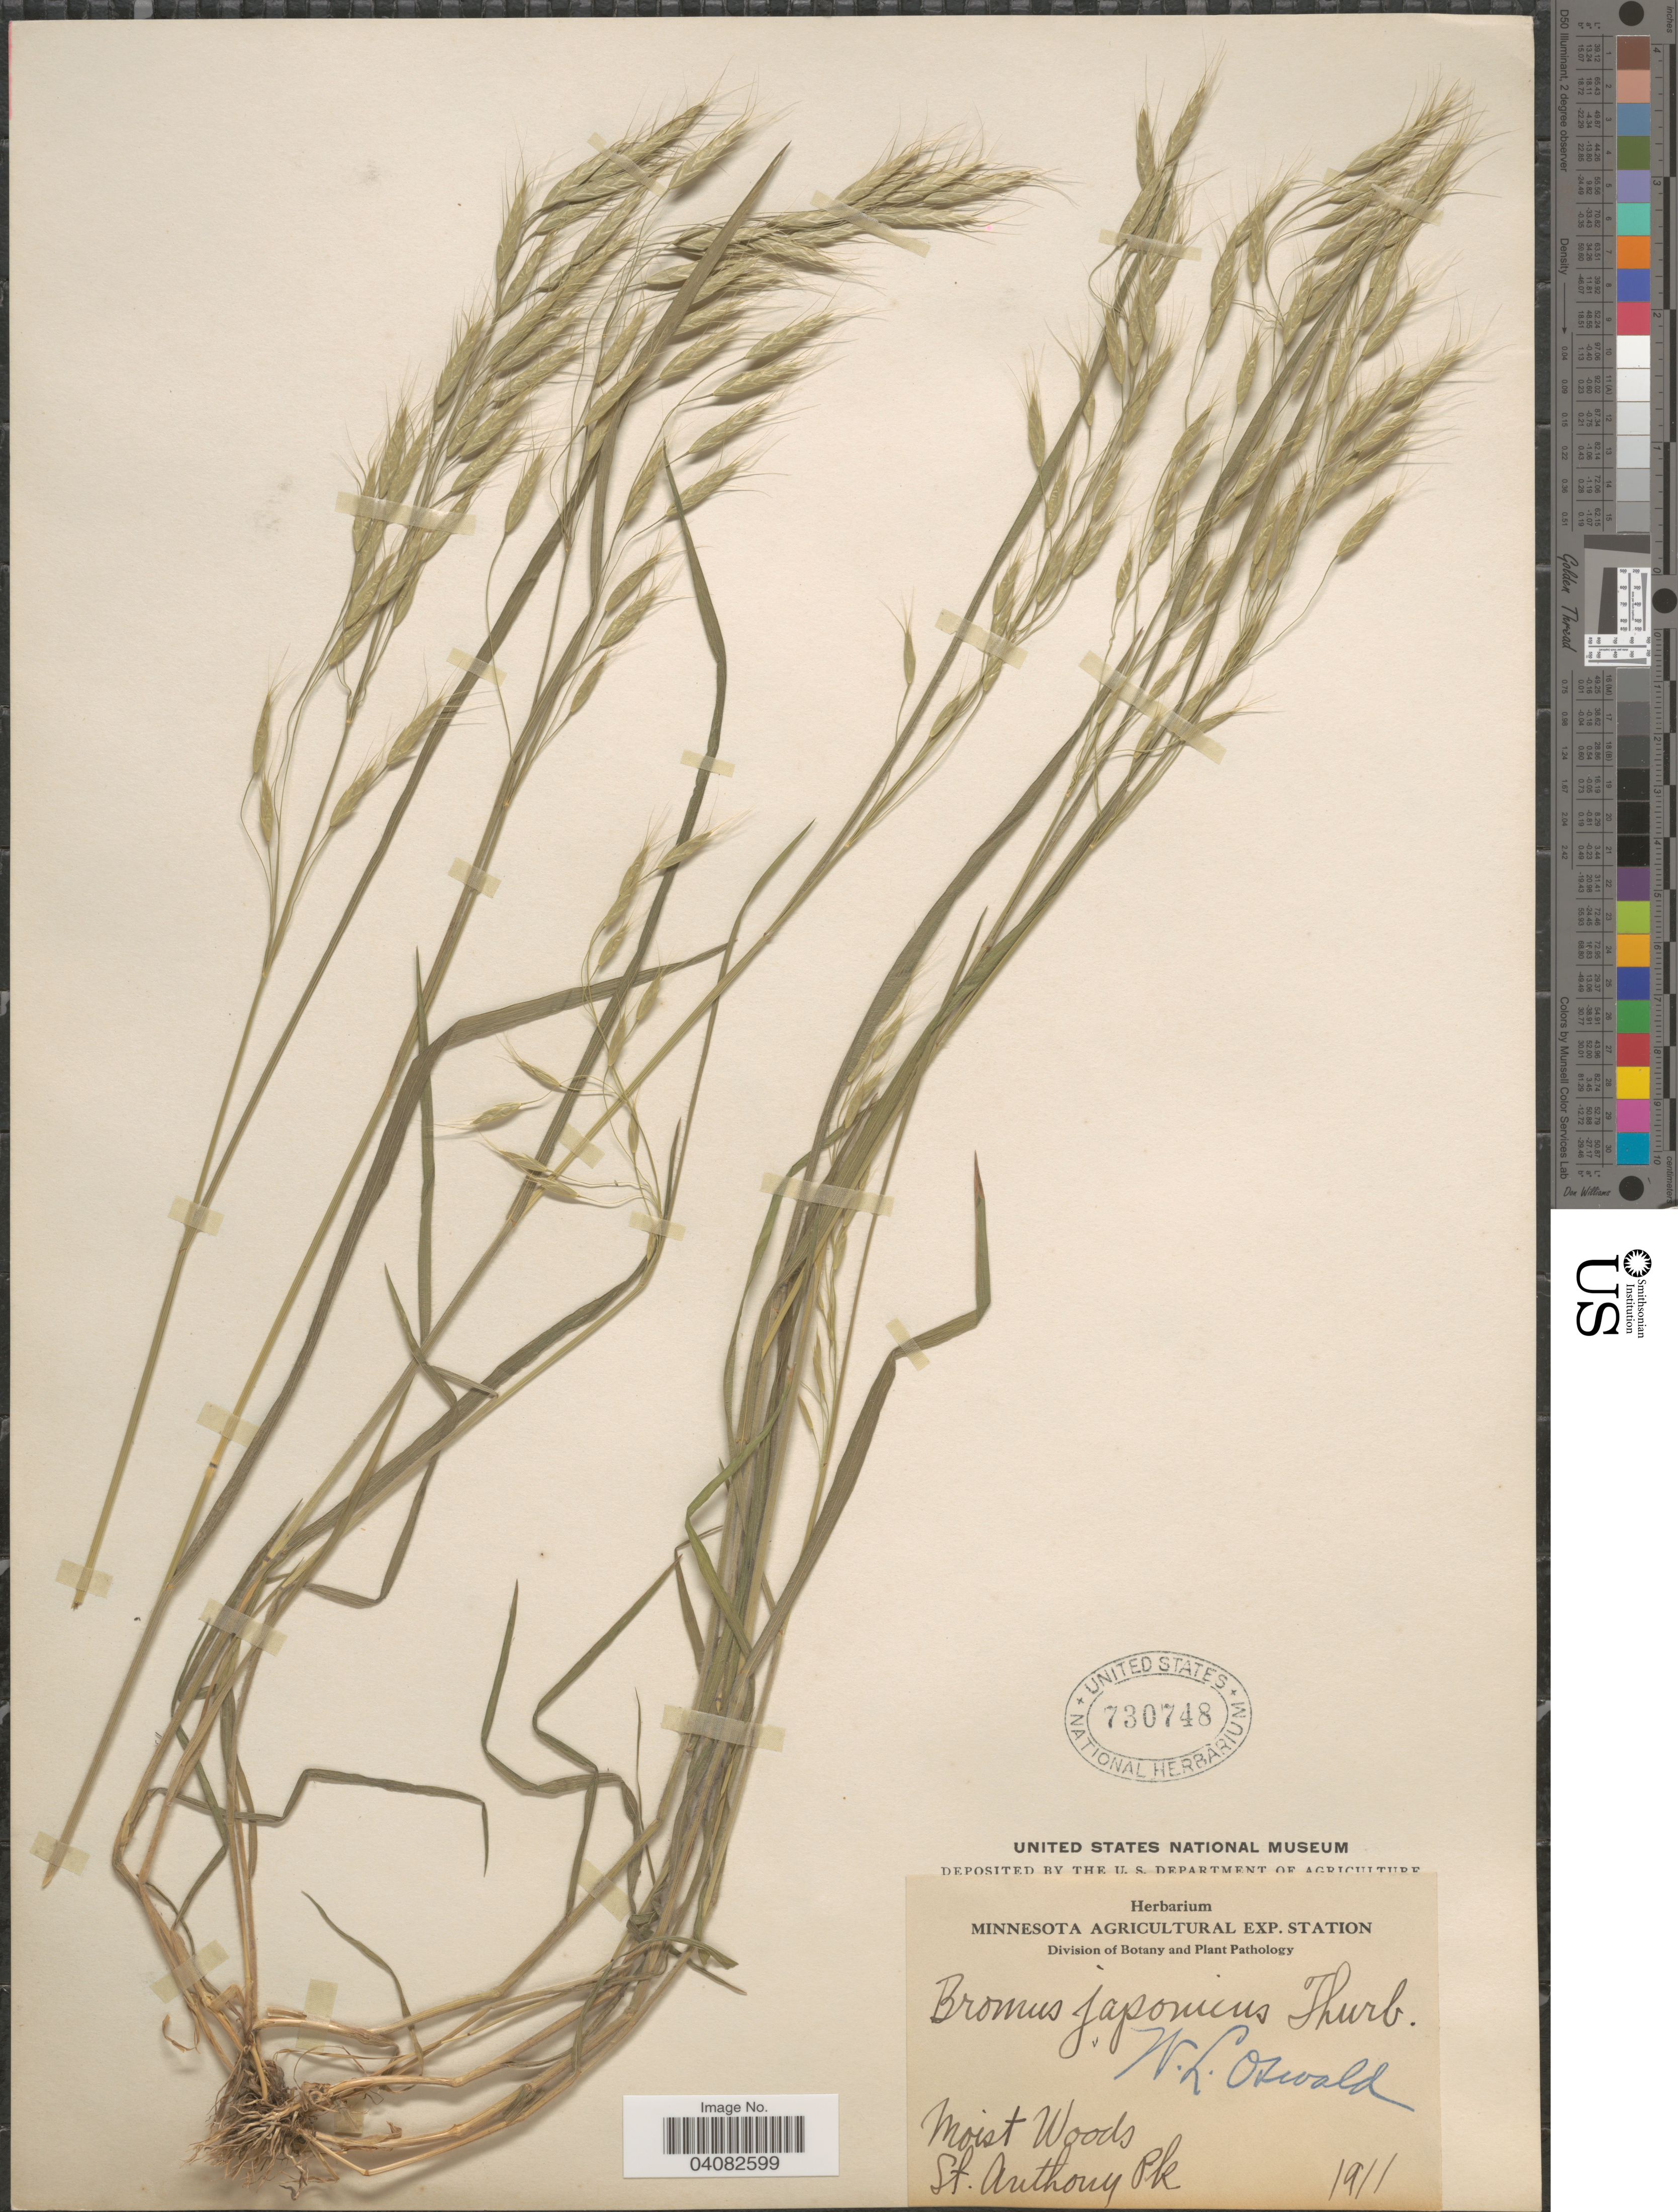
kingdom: Plantae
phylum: Tracheophyta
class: Liliopsida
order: Poales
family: Poaceae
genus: Bromus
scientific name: Bromus japonicus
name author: Houtt.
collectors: W. Oswald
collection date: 1911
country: United States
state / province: Minnesota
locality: Moist Woods. St. Anthony Peak.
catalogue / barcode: US 730748